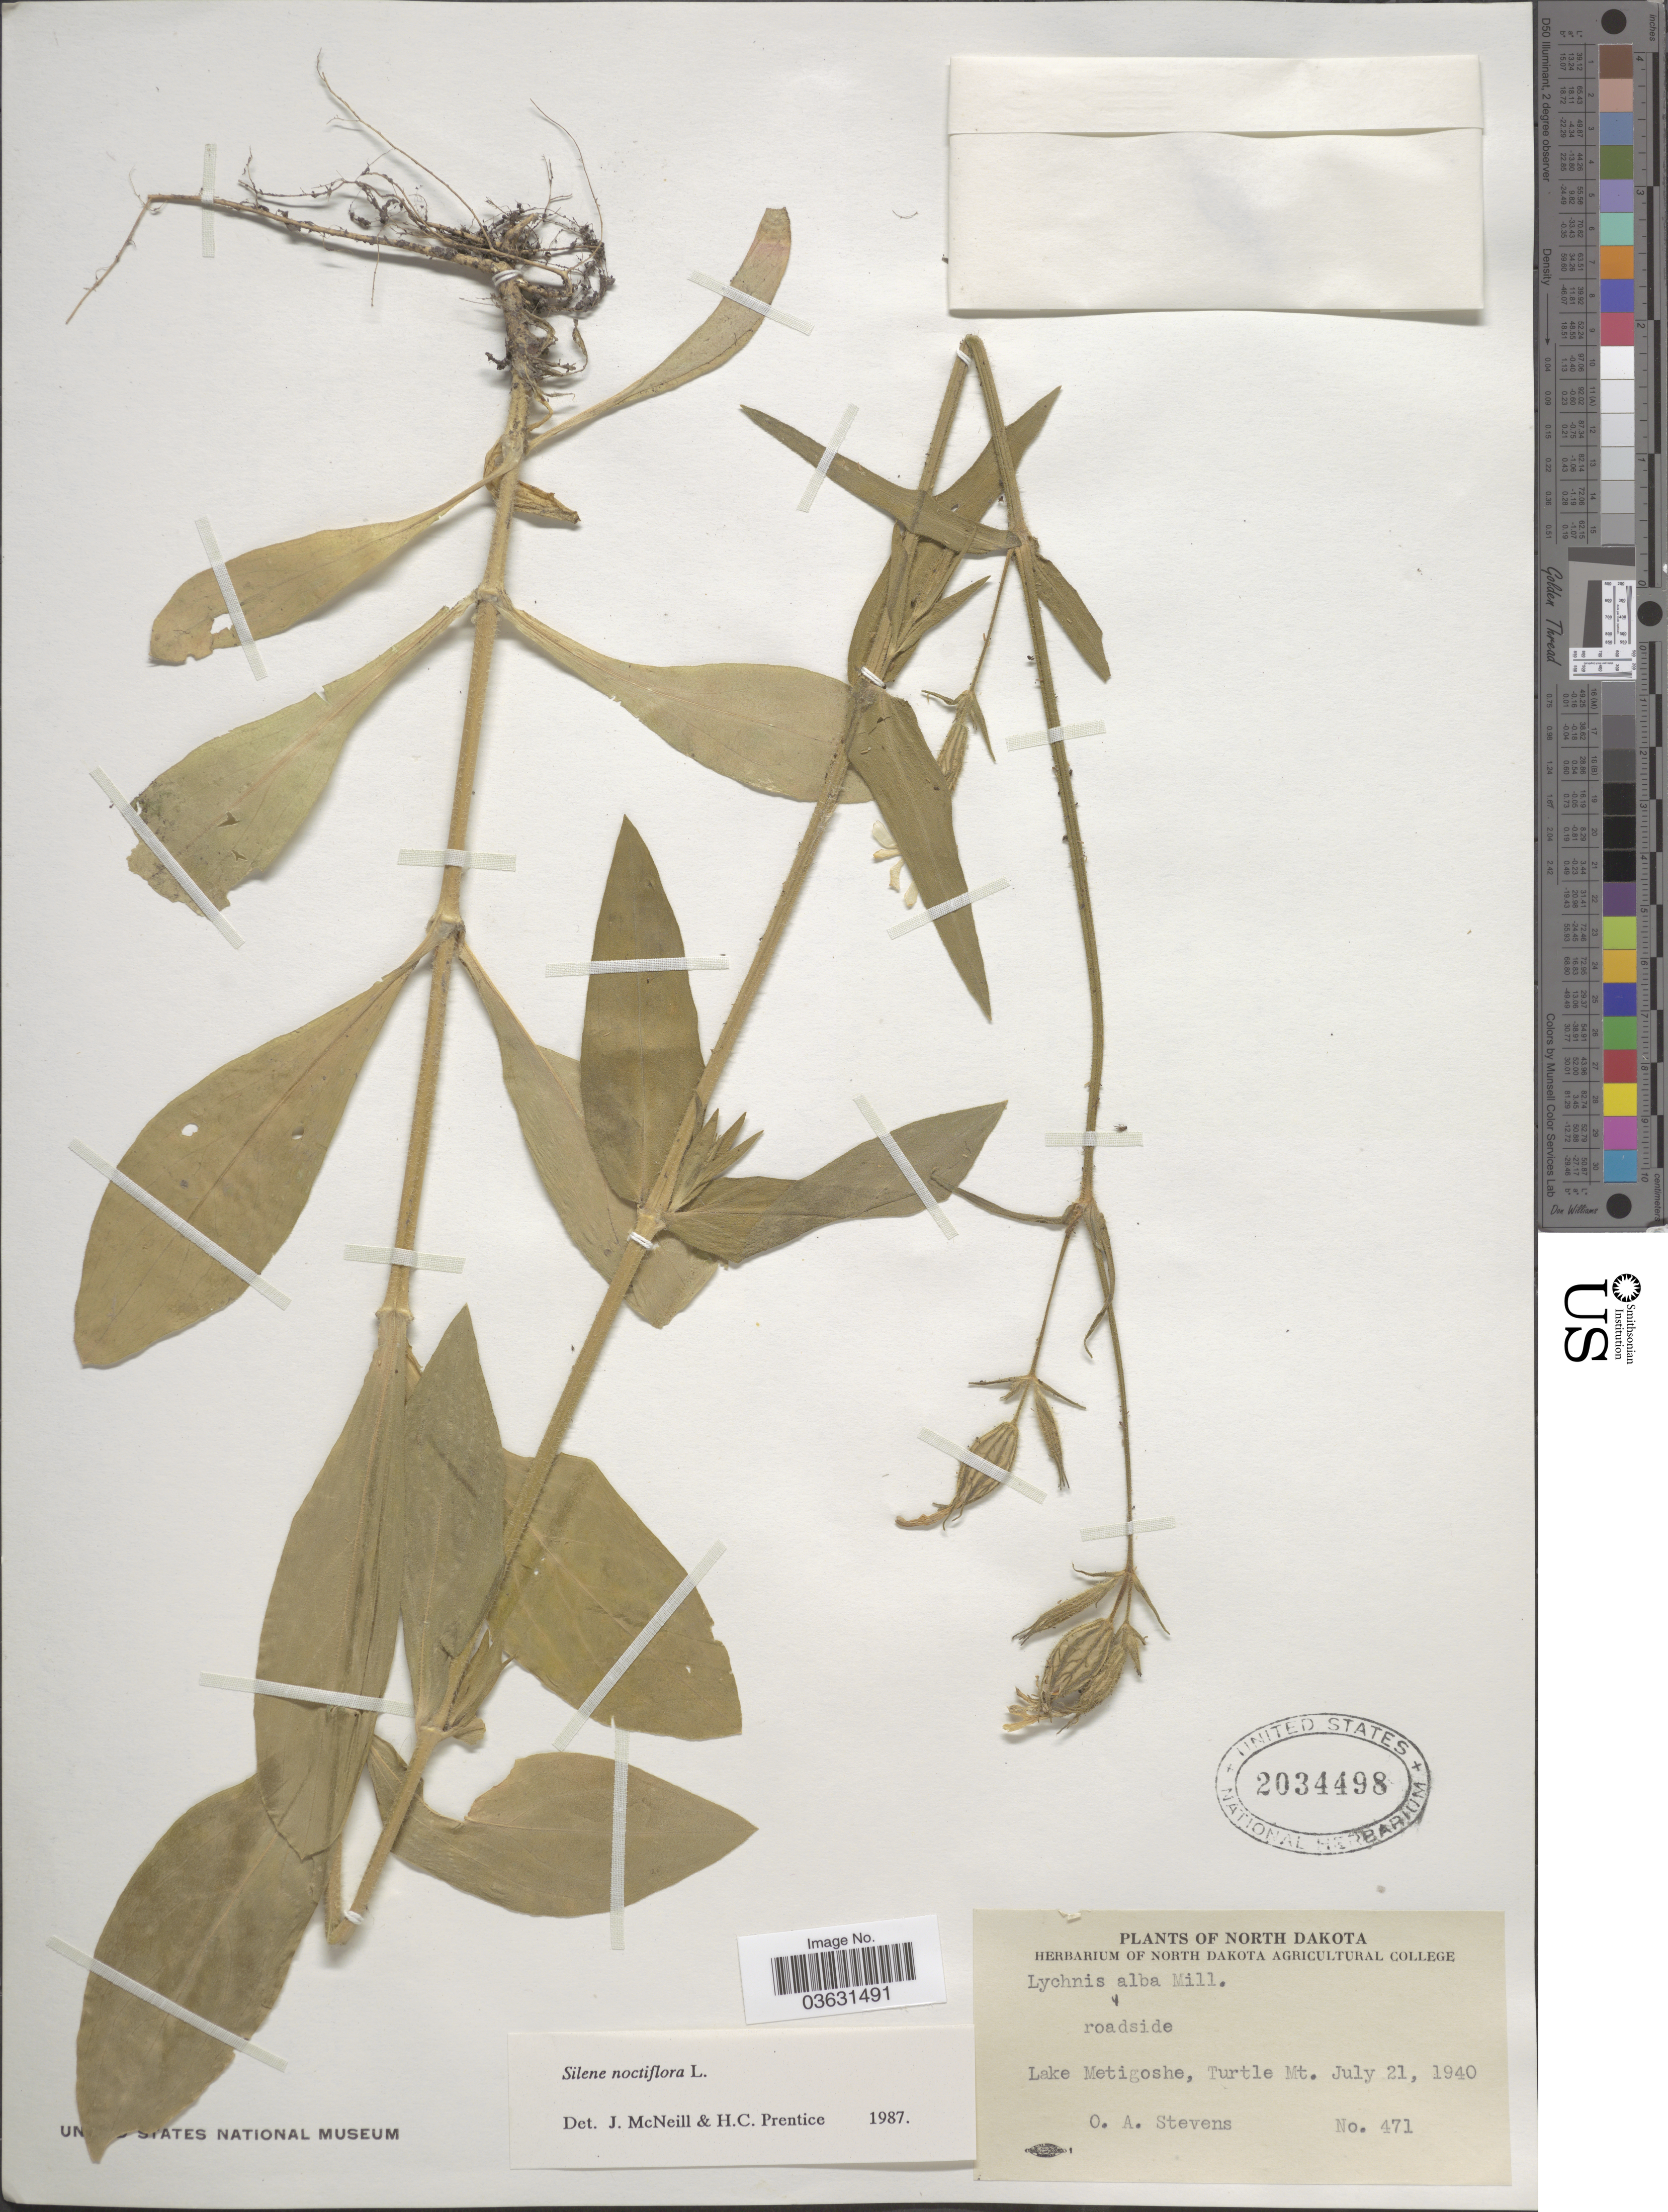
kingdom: Plantae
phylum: Tracheophyta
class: Magnoliopsida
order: Caryophyllales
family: Caryophyllaceae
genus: Silene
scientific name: Silene noctiflora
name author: L.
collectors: O. A. Stevens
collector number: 471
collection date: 1940-07-21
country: United States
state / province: North Dakota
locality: Lake Metigoshe, Turtle Mt.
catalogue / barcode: US 2034498